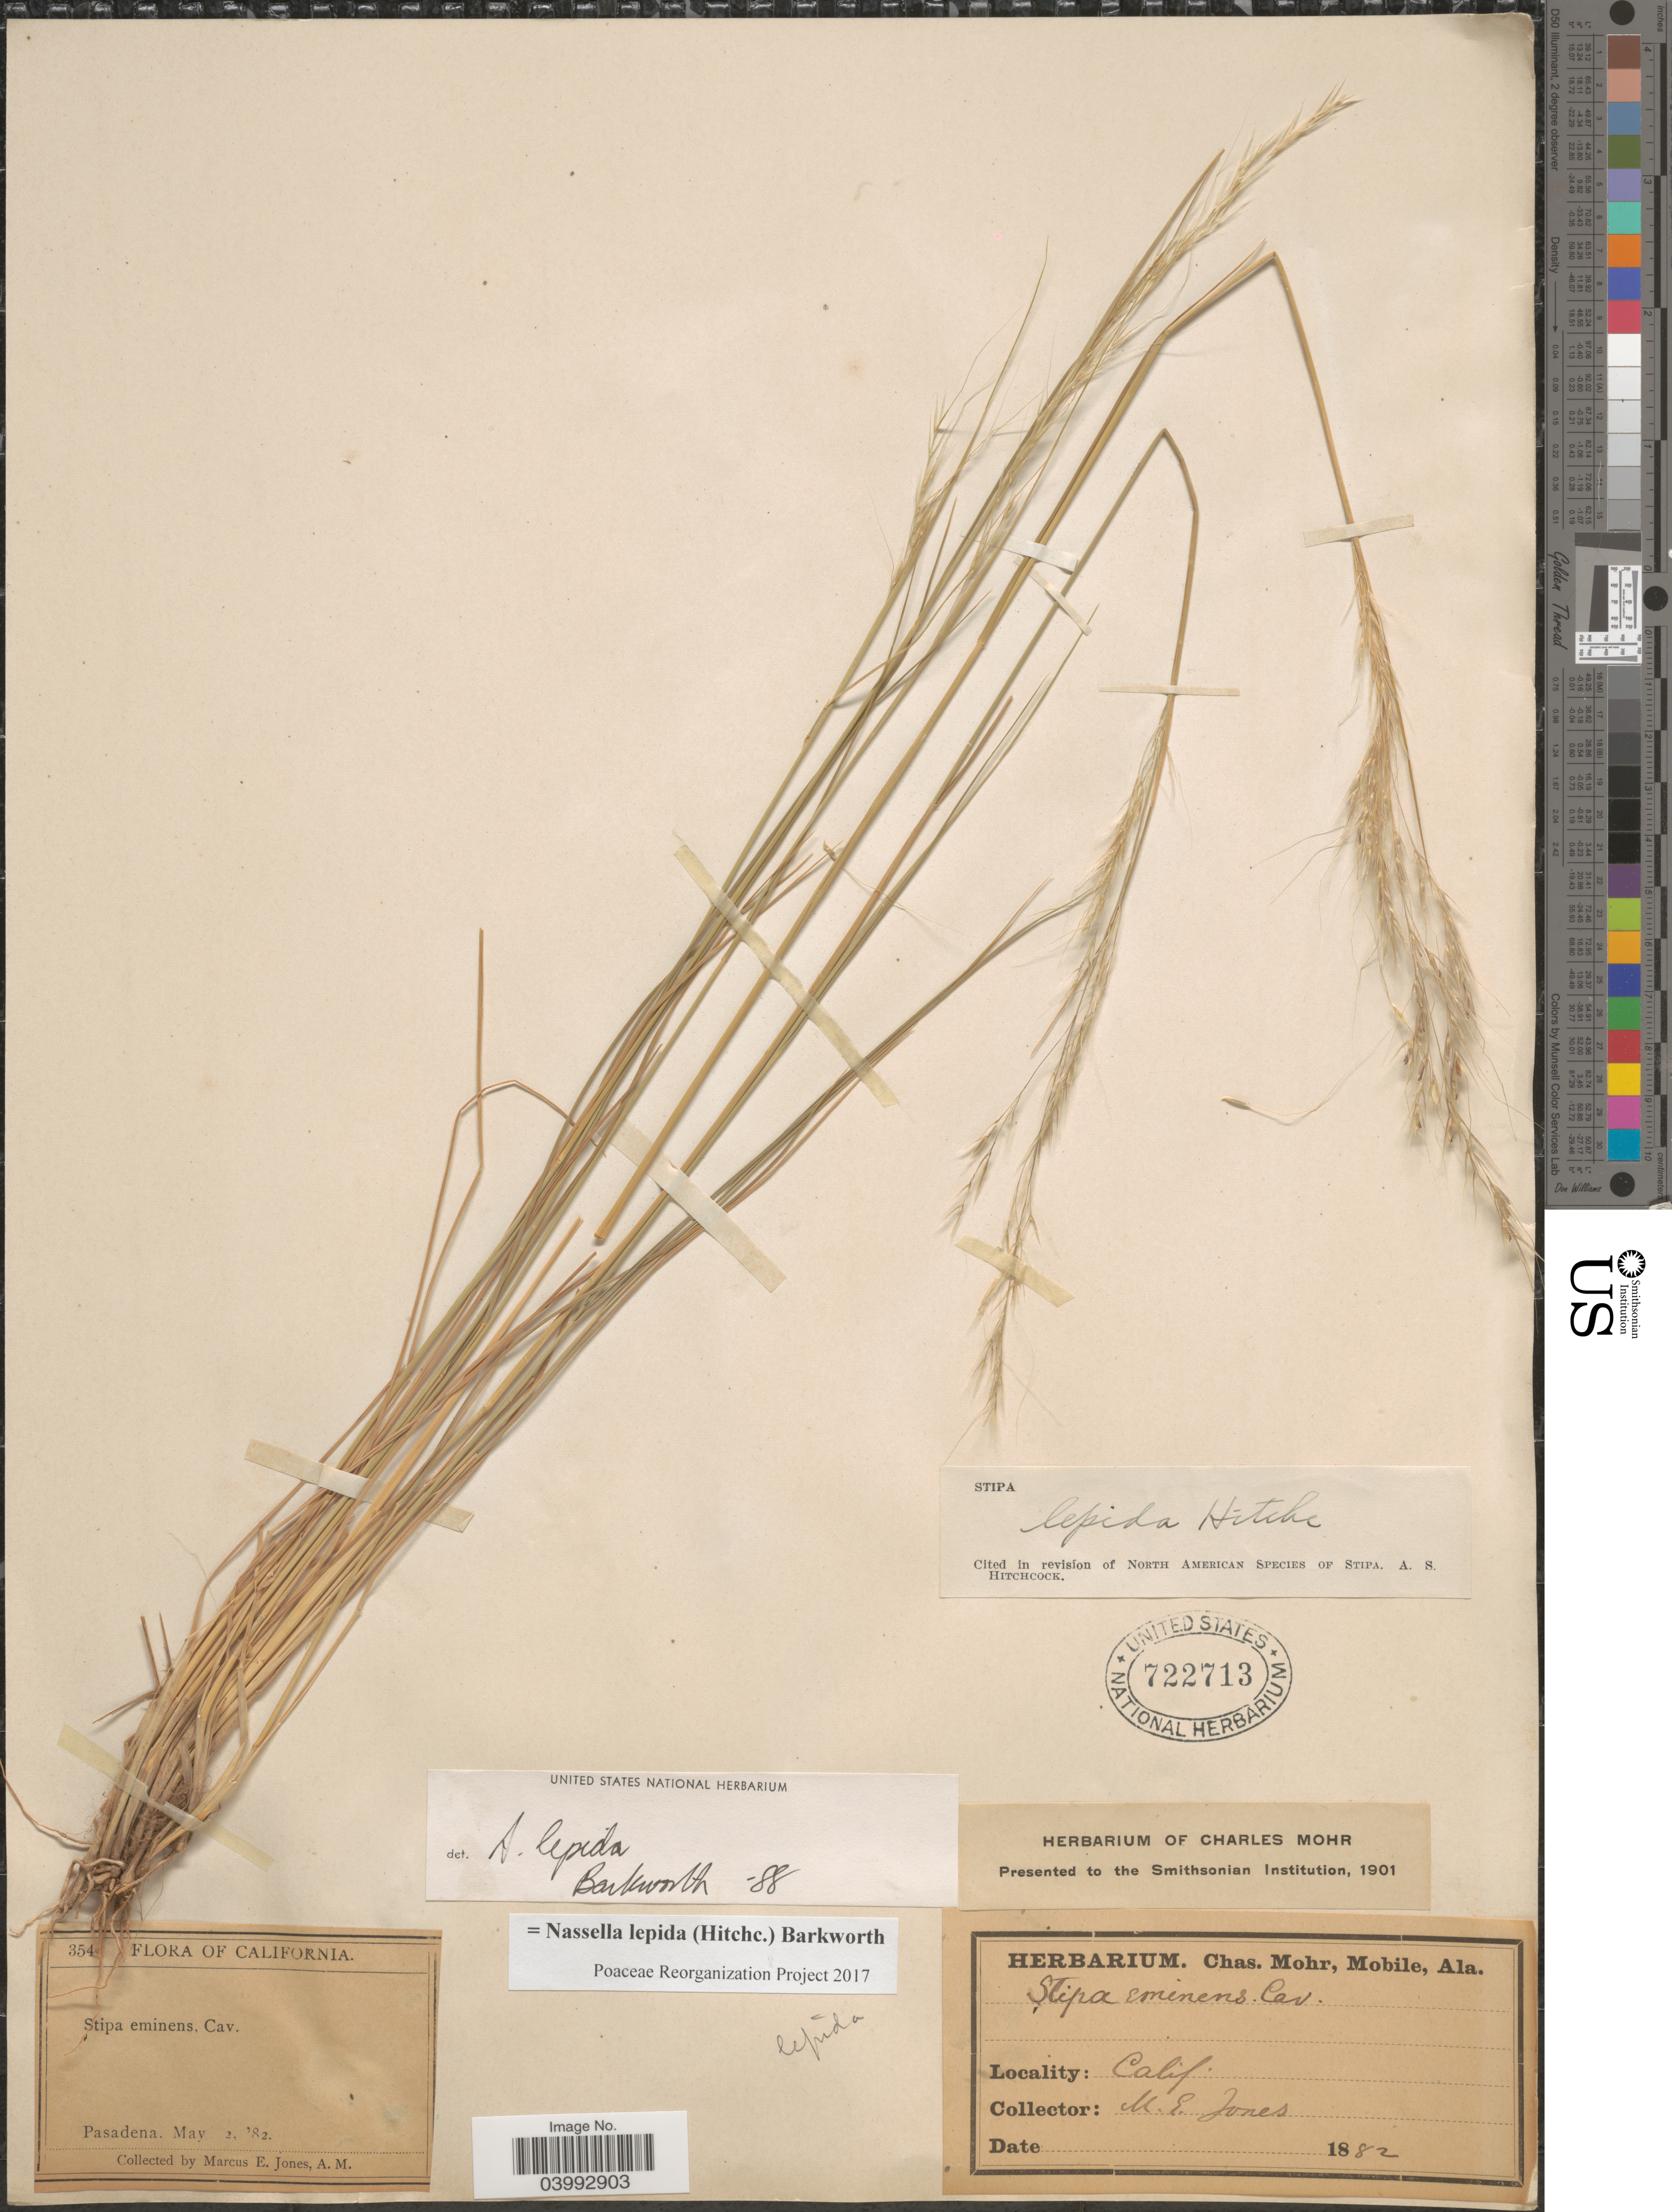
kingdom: Plantae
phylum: Tracheophyta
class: Liliopsida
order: Poales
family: Poaceae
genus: Nassella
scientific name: Nassella lepida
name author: (Hitchc.) Barkworth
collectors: M. E. Jones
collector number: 354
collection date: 1882-05-02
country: United States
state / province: California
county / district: Los Angeles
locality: Pasadena.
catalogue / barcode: US 722713